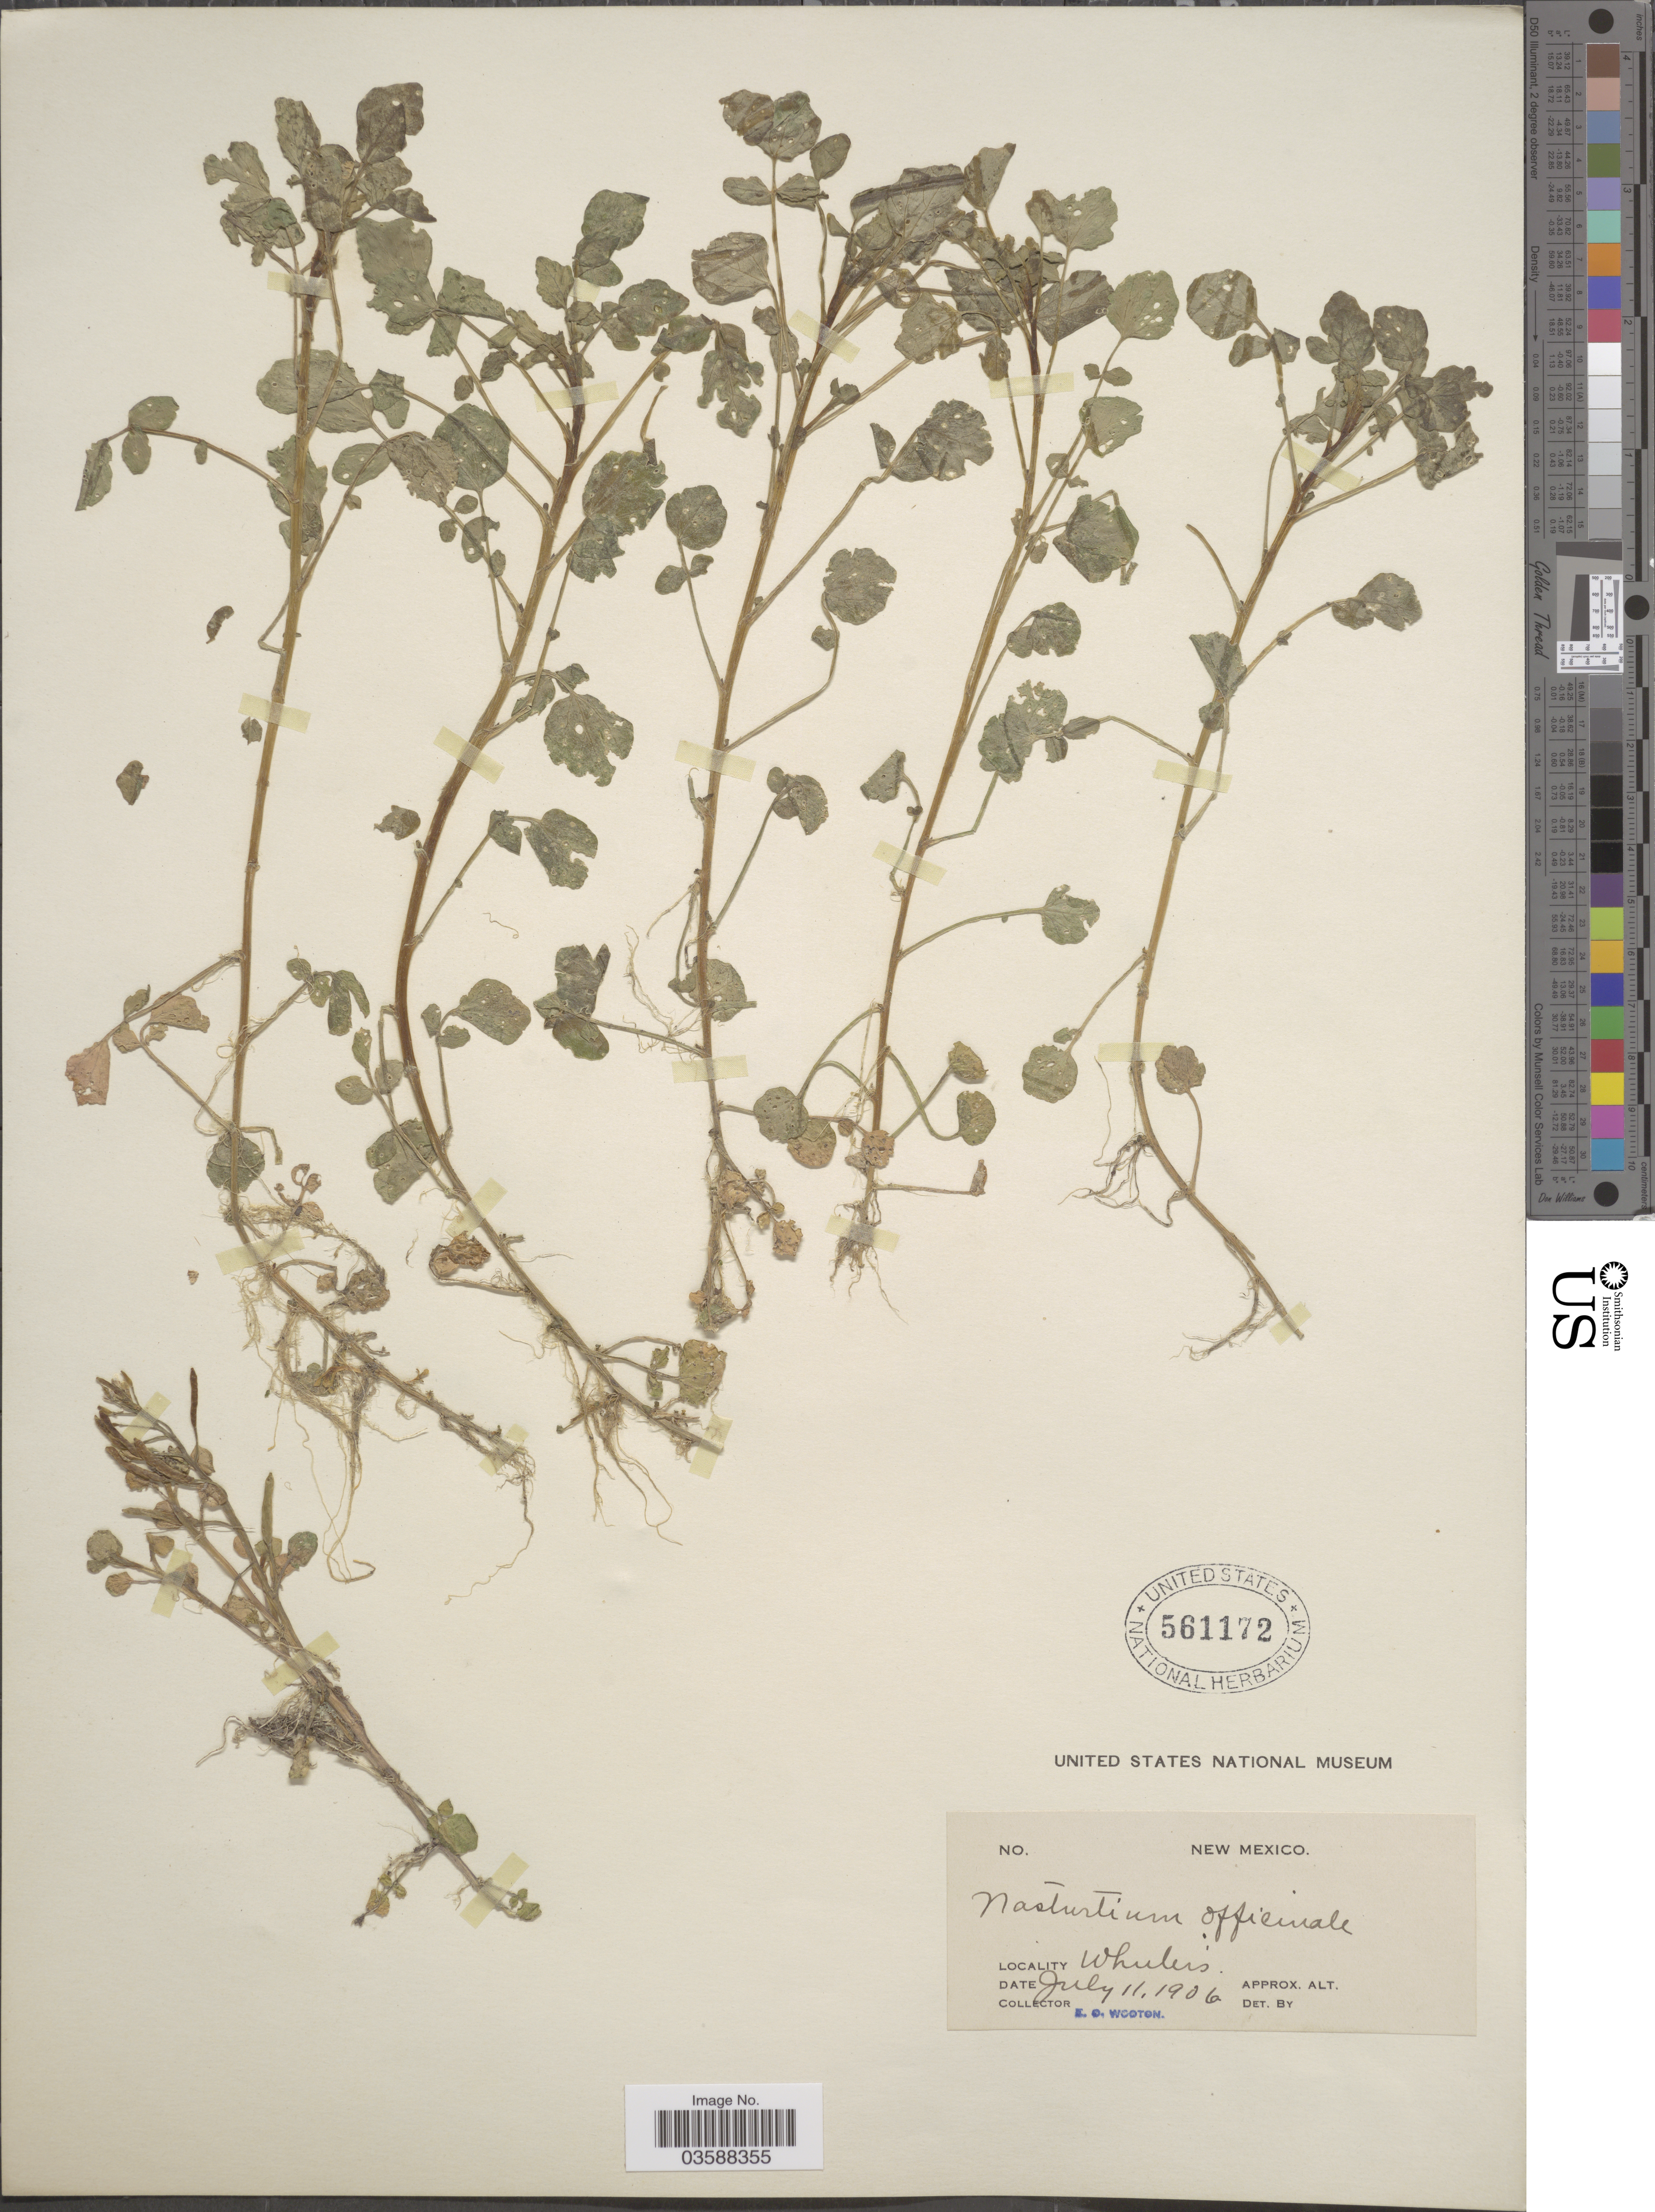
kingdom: Plantae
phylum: Tracheophyta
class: Magnoliopsida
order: Brassicales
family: Brassicaceae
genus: Nasturtium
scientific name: Nasturtium officinale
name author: R. Br.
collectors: E. O. Wooton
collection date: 1906-07-11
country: United States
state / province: New Mexico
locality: Wheelers.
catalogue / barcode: US 561172